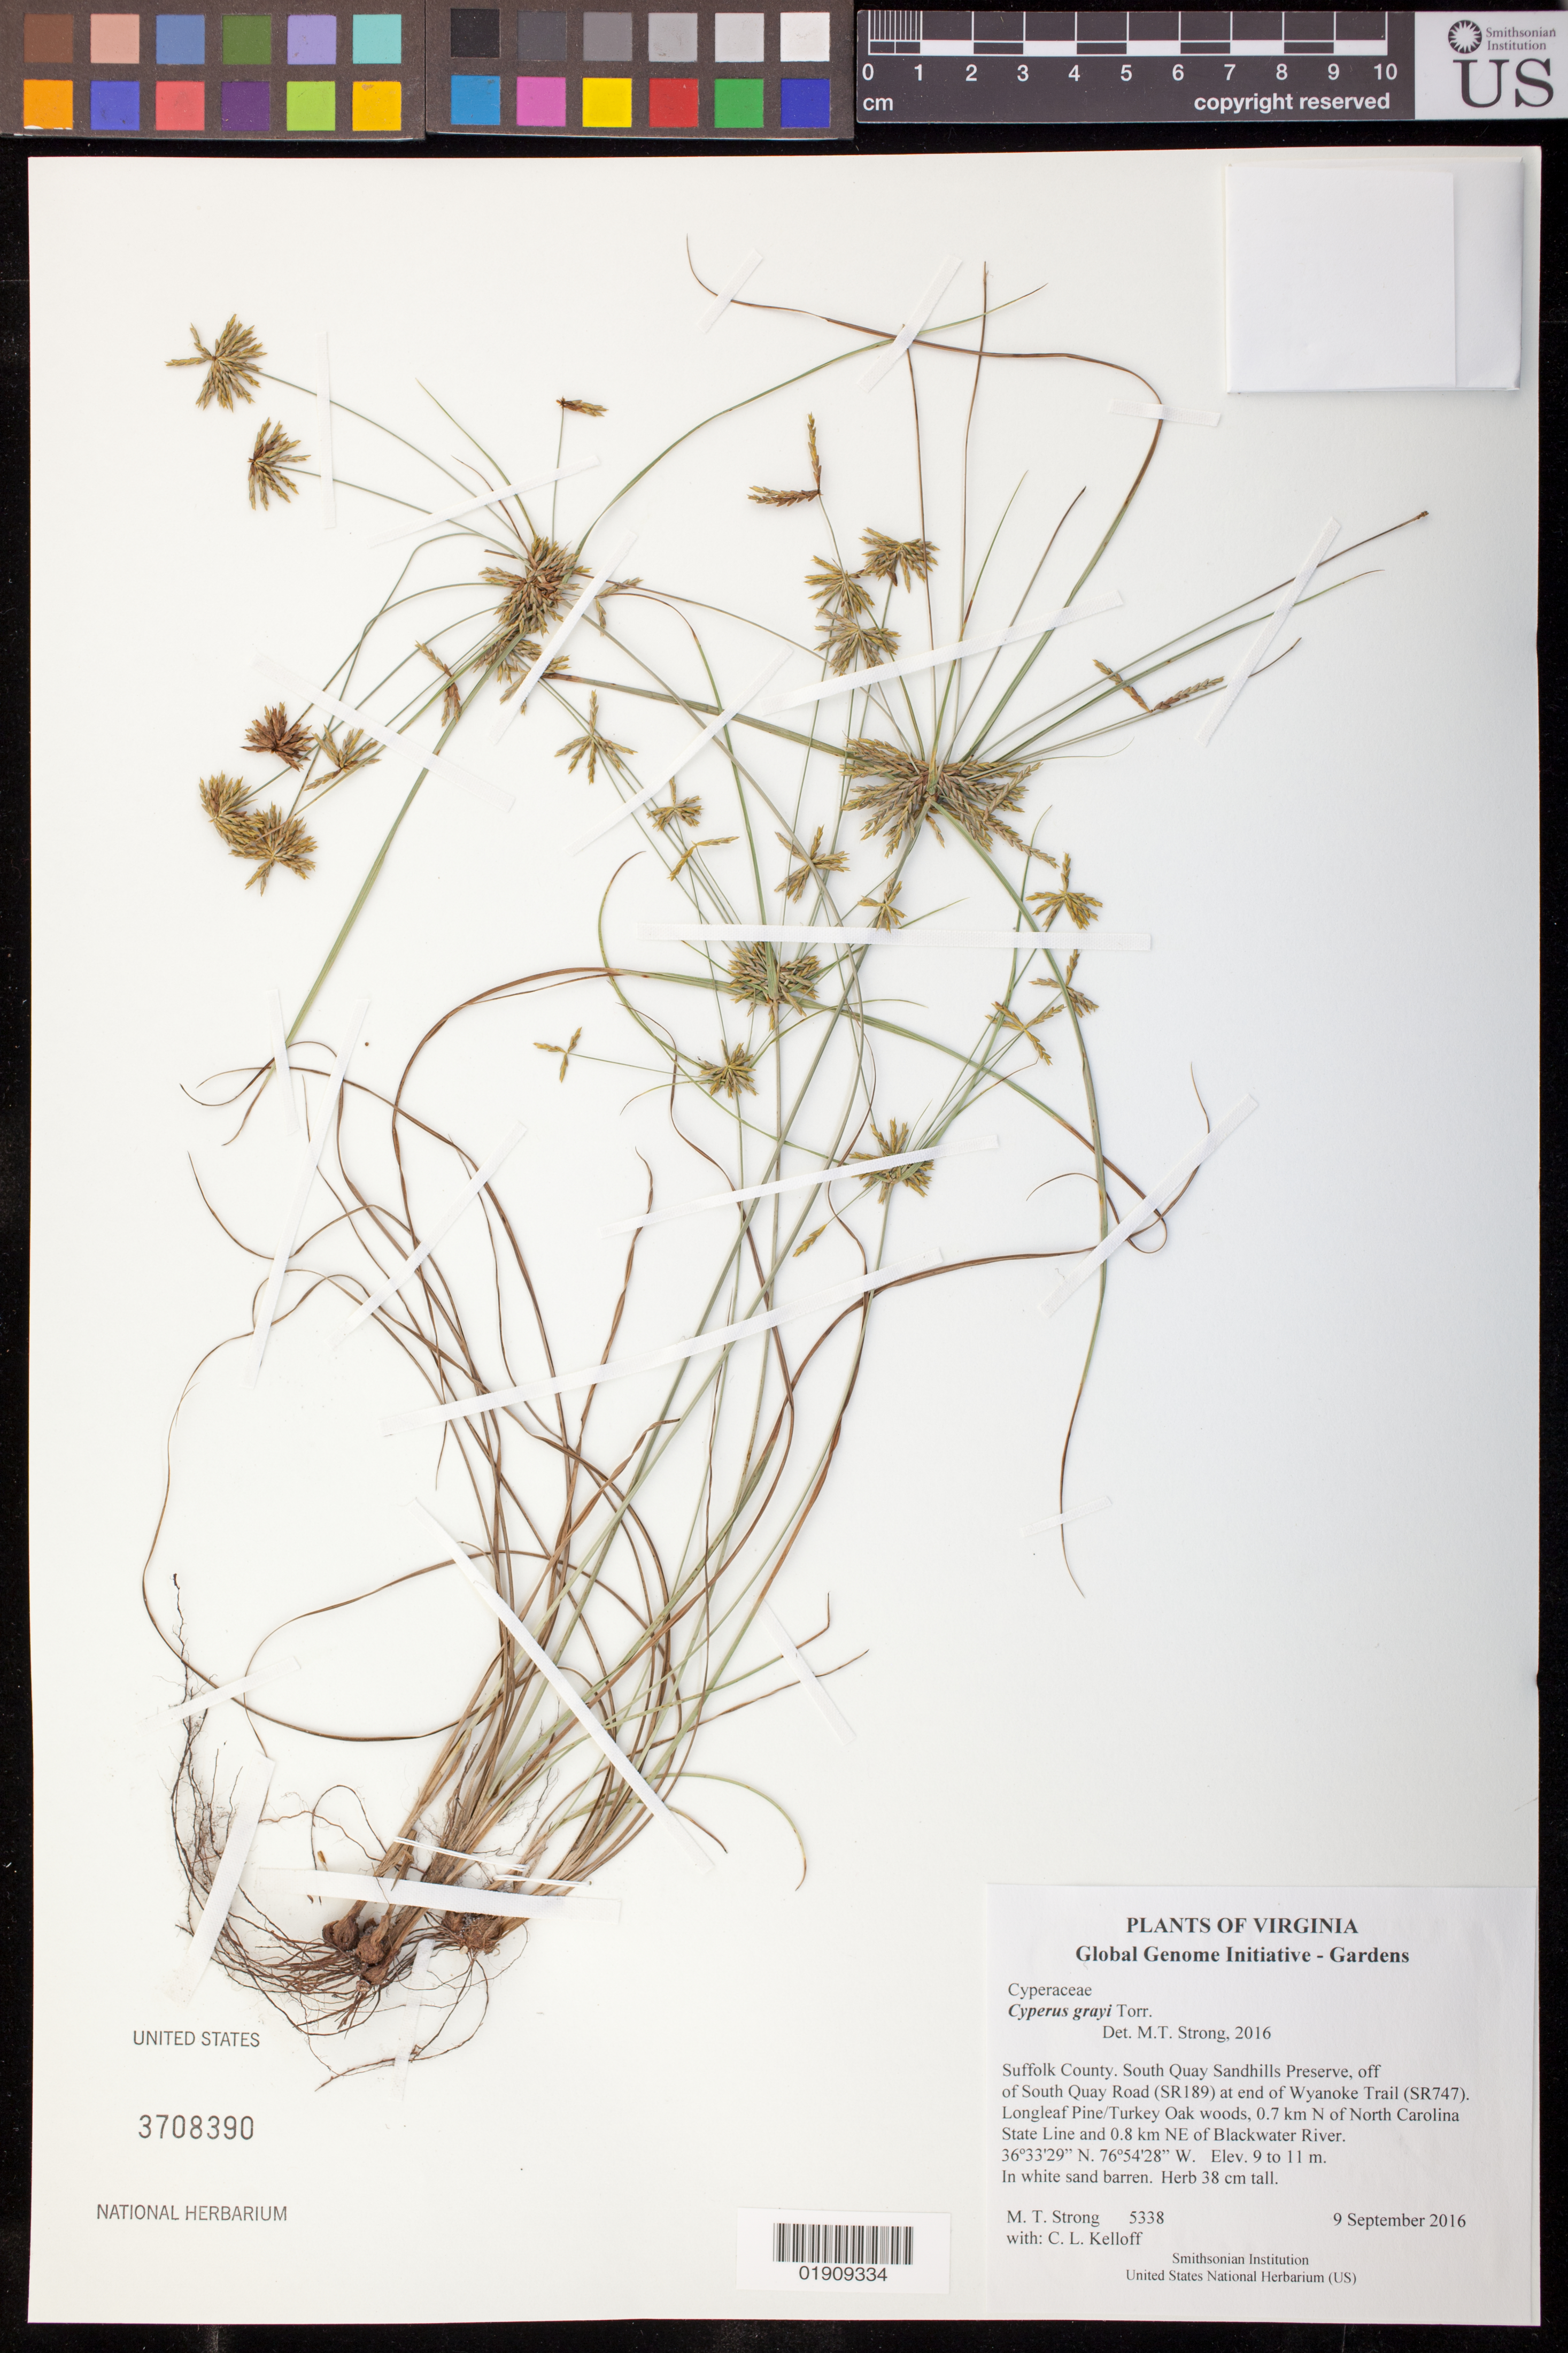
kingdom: Plantae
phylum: Tracheophyta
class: Liliopsida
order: Poales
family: Cyperaceae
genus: Cyperus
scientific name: Cyperus grayi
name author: Torr.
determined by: Strong, Mark T., (BOT), Smithsonian Institution - National Museum of Natural History (UNITED STATES)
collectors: M. T. Strong & C. L. Kelloff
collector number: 5338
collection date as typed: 9 September 2016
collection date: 2016-09-09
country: United States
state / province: Virginia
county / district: City of Suffolk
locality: South Quay Sandhills Preserve. Off of South Quay Road (SR189) at end of Wyanoke Trail (SR747). Longleaf Pine/Turkey Oak woods, 0.7 km N of North Carolina State Line and 0.8 km NE of Blackwater River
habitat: In white sand barren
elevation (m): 9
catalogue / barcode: US 3708390